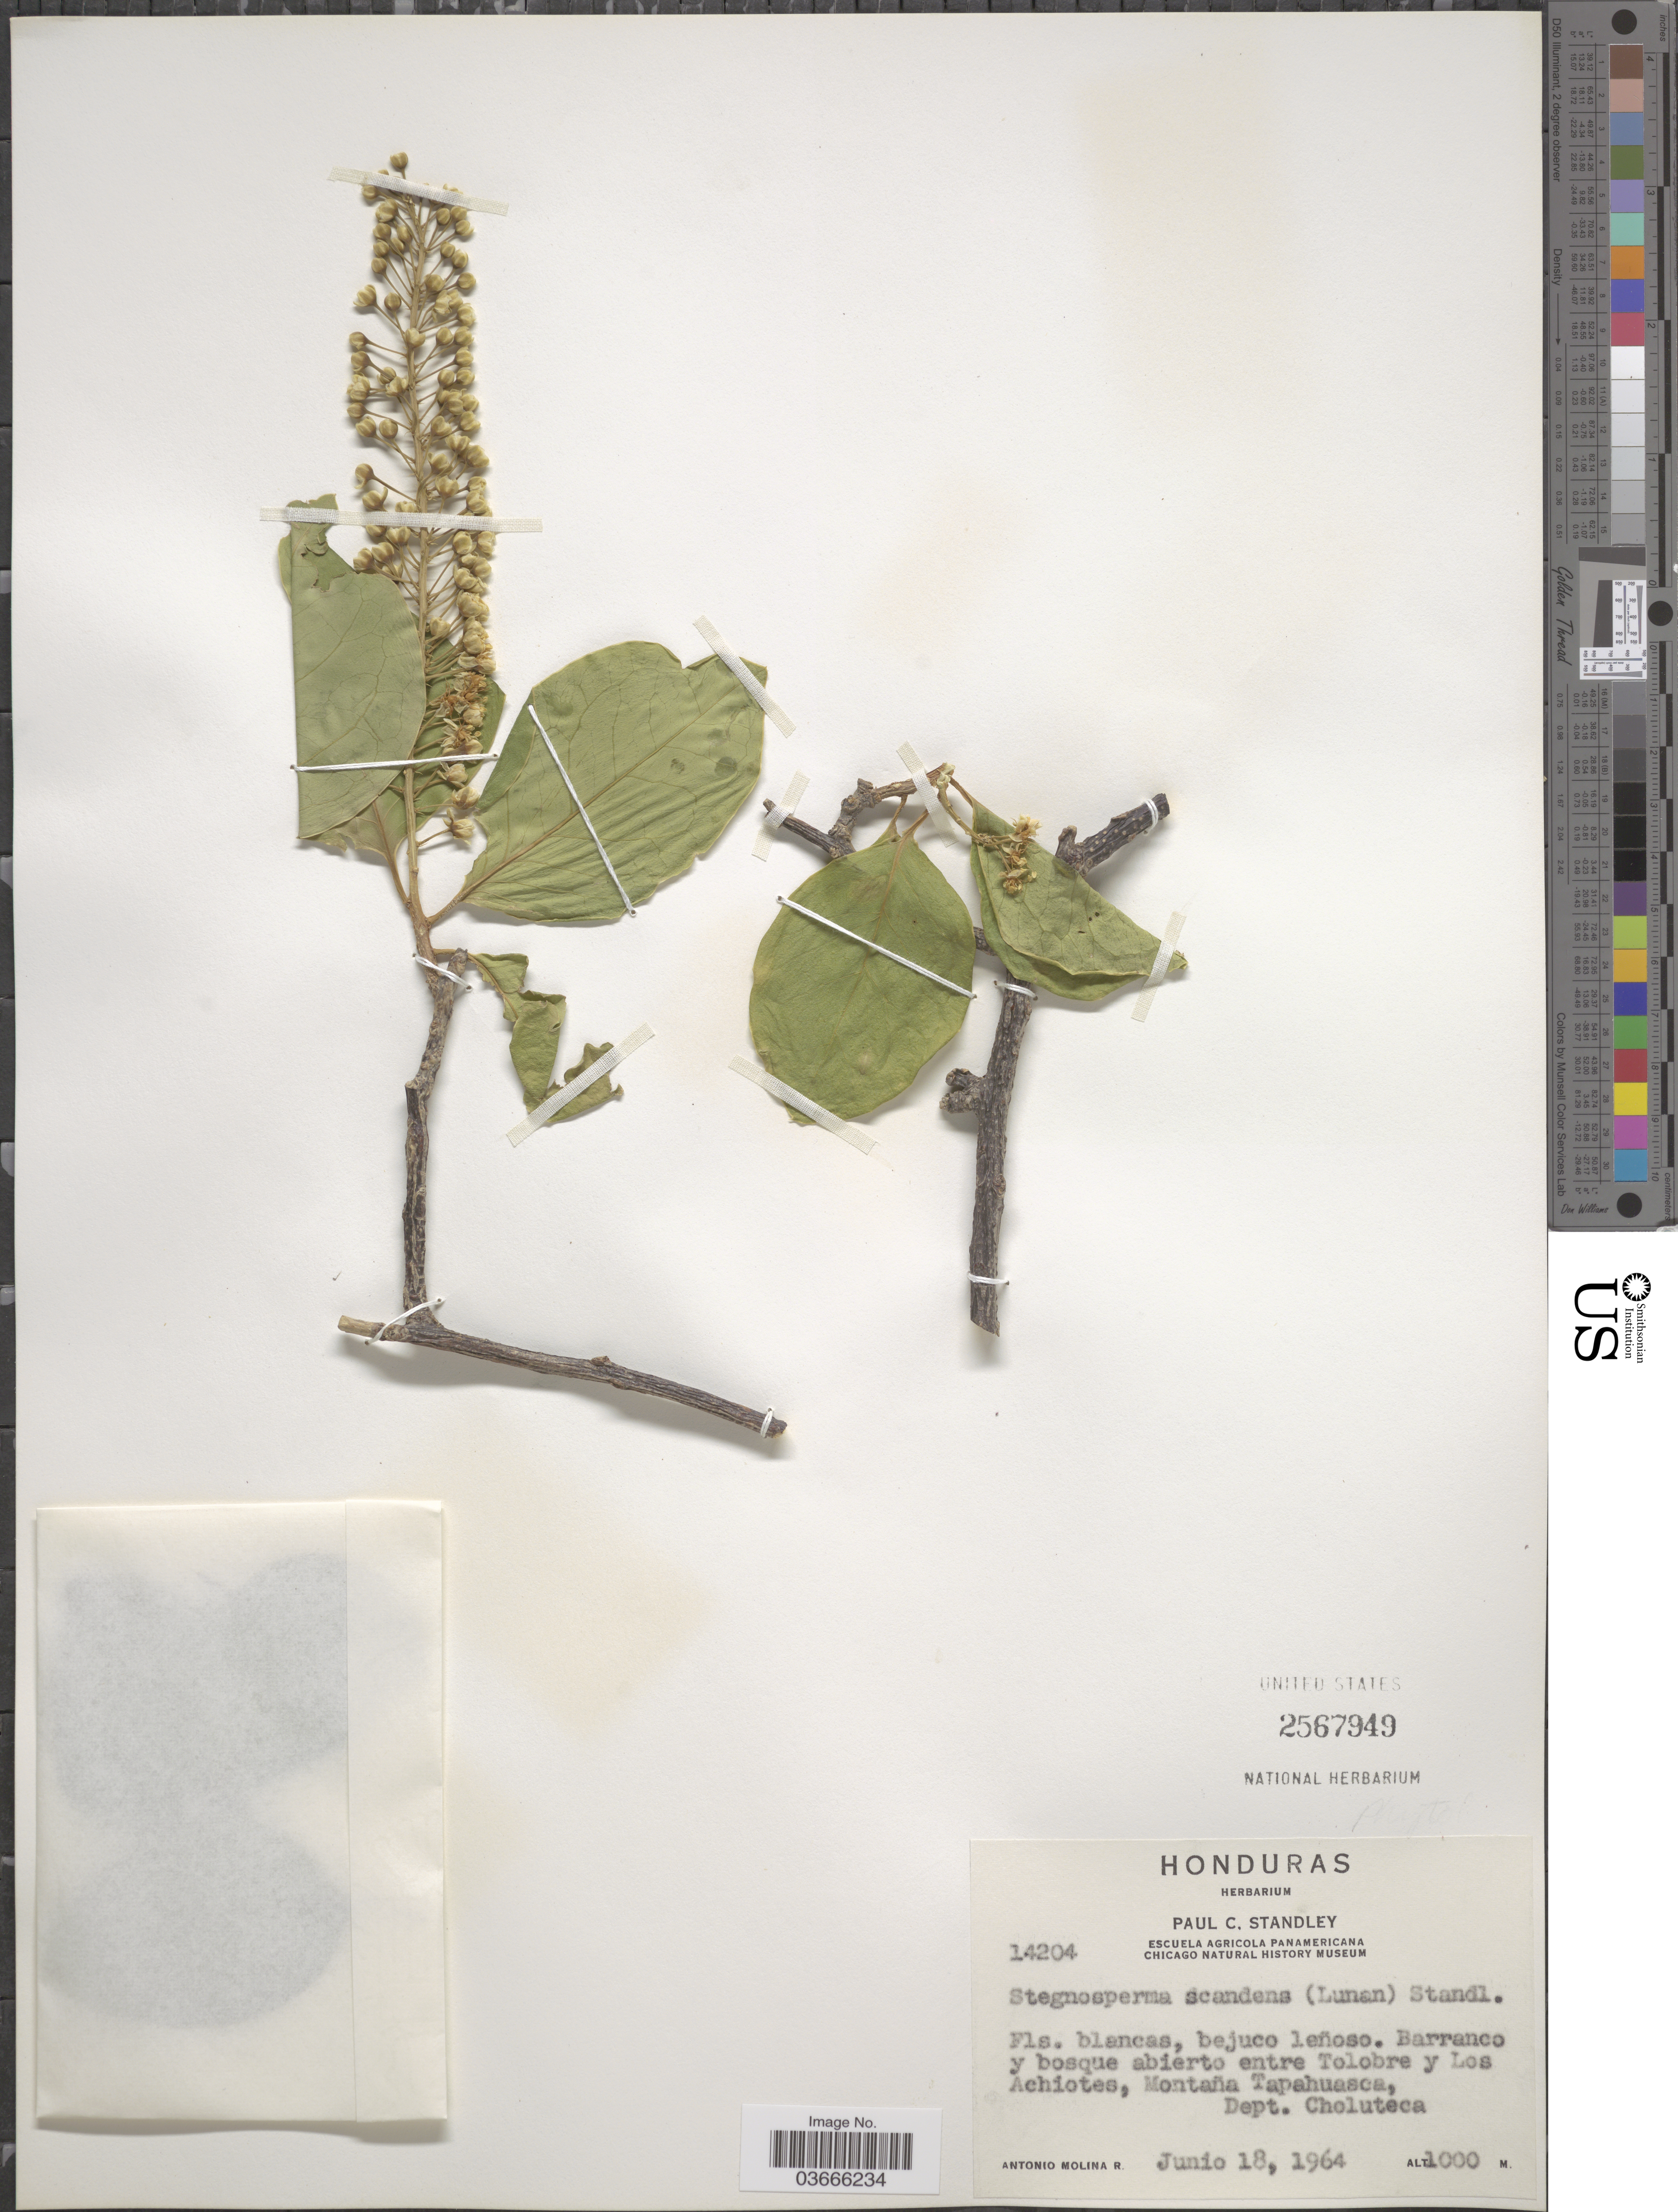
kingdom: Plantae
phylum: Tracheophyta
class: Magnoliopsida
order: Caryophyllales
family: Stegnospermataceae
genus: Stegnosperma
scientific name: Stegnosperma scandens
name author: (Lunan) Standl.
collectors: A. Molina R.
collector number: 14204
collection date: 1964-06-18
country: Honduras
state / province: Choluteca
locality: Barranco y bosque abierto entre Tolobre y Los Achiotes, Montaña Tapahuasca, Dept. Choluteca.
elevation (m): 1000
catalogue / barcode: US 2567949